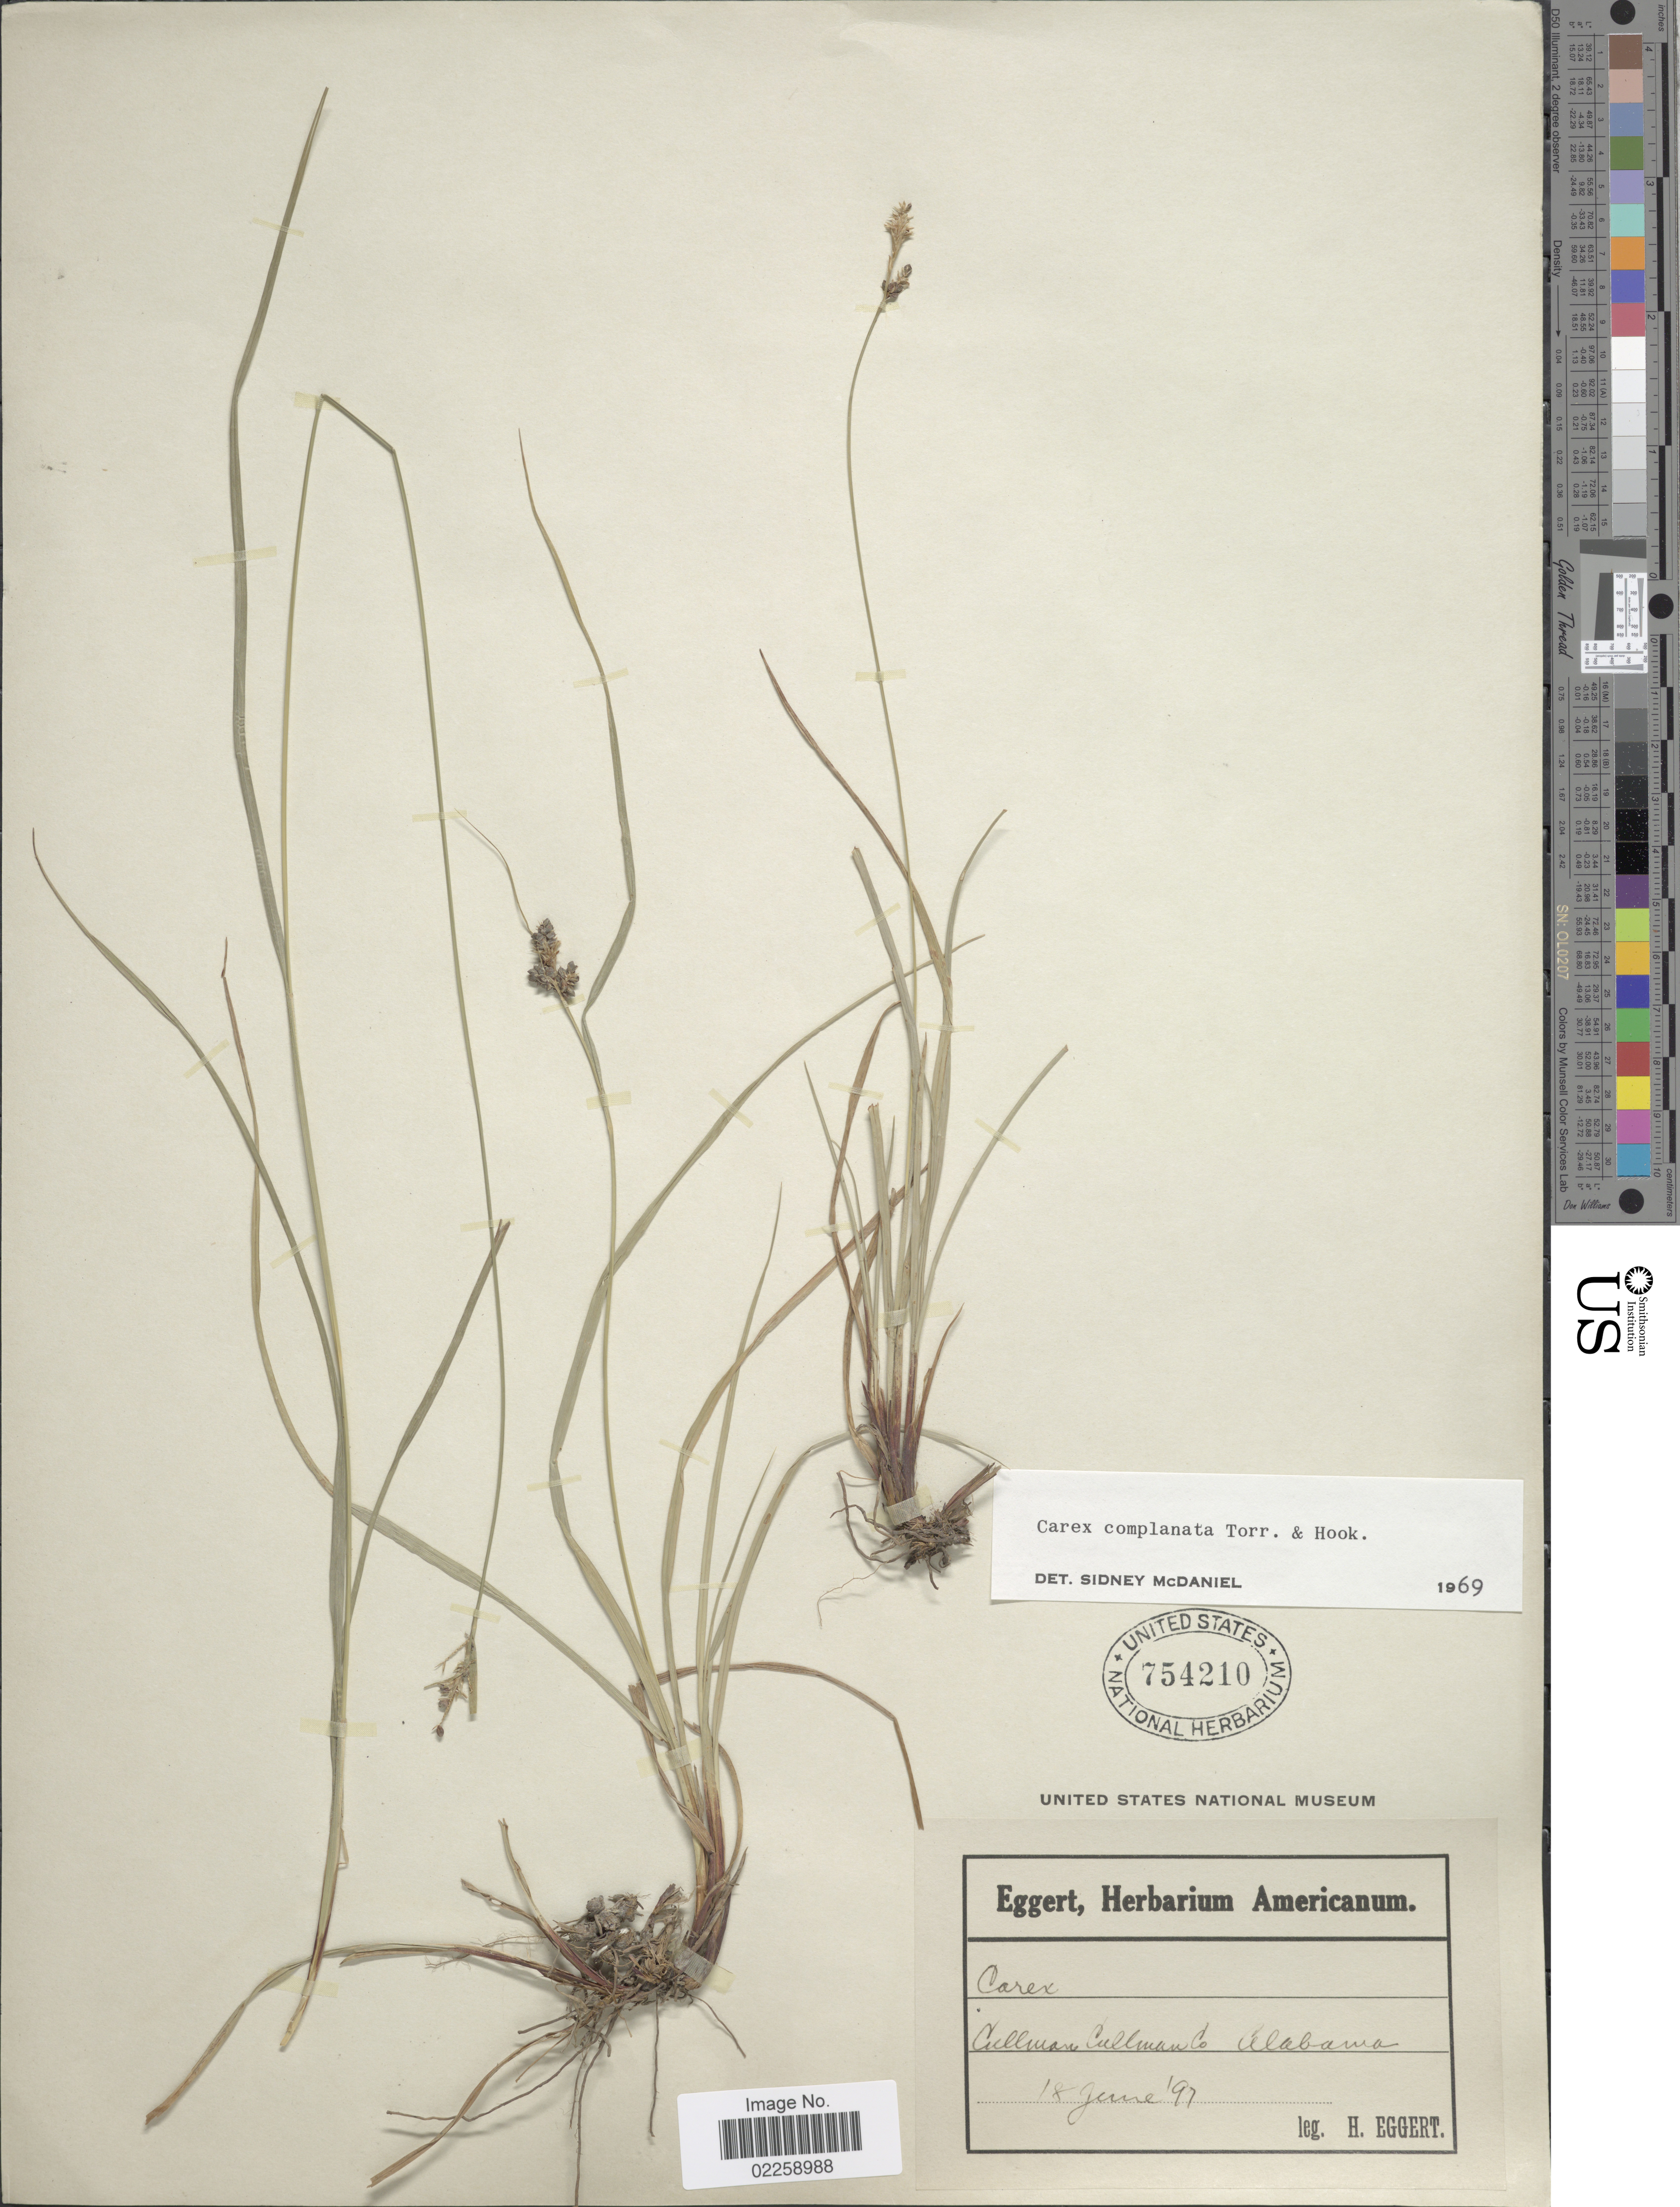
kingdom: Plantae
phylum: Tracheophyta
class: Liliopsida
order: Poales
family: Cyperaceae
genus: Carex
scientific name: Carex complanata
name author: Torr. & Hook.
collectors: H. Eggert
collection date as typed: Transcribed d/m/y: 18/6/97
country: United States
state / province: Alabama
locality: Cullman Cullman Co.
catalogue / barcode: US 754210